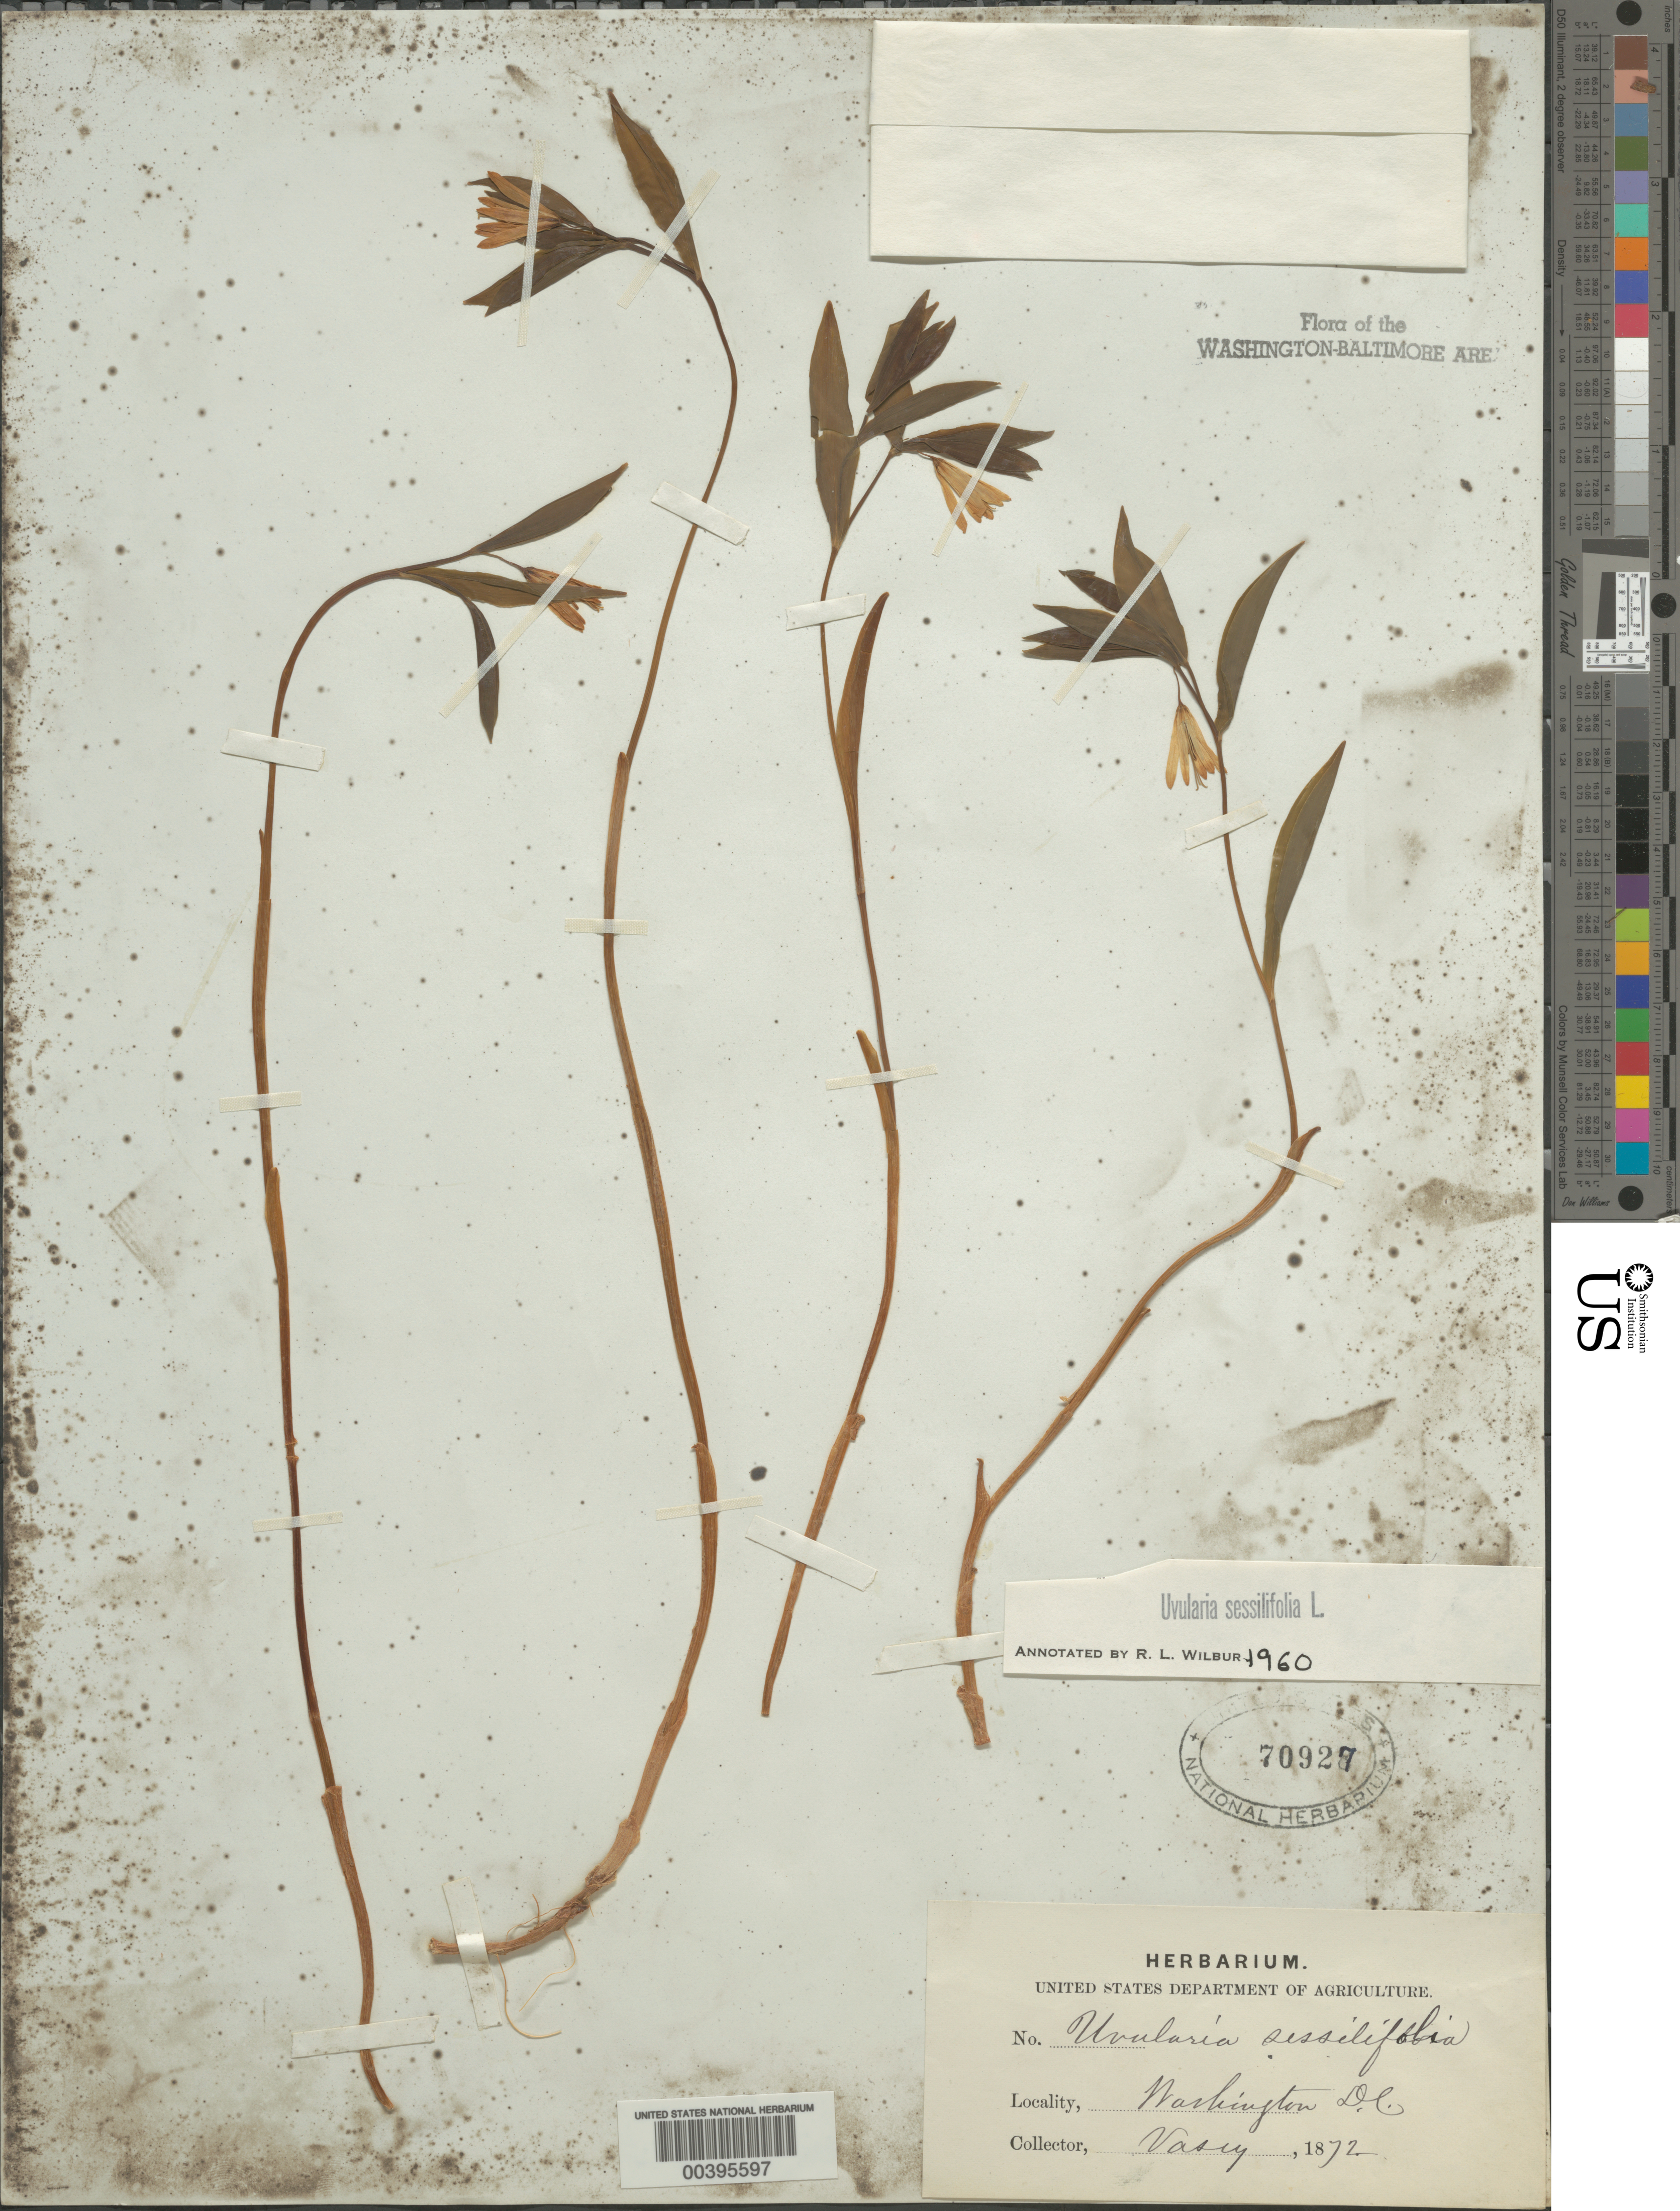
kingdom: Plantae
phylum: Tracheophyta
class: Liliopsida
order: Liliales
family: Colchicaceae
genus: Uvularia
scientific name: Uvularia sessilifolia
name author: L.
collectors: G. Vasey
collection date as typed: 1872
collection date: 1872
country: United States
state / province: District of Columbia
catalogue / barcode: US 70927